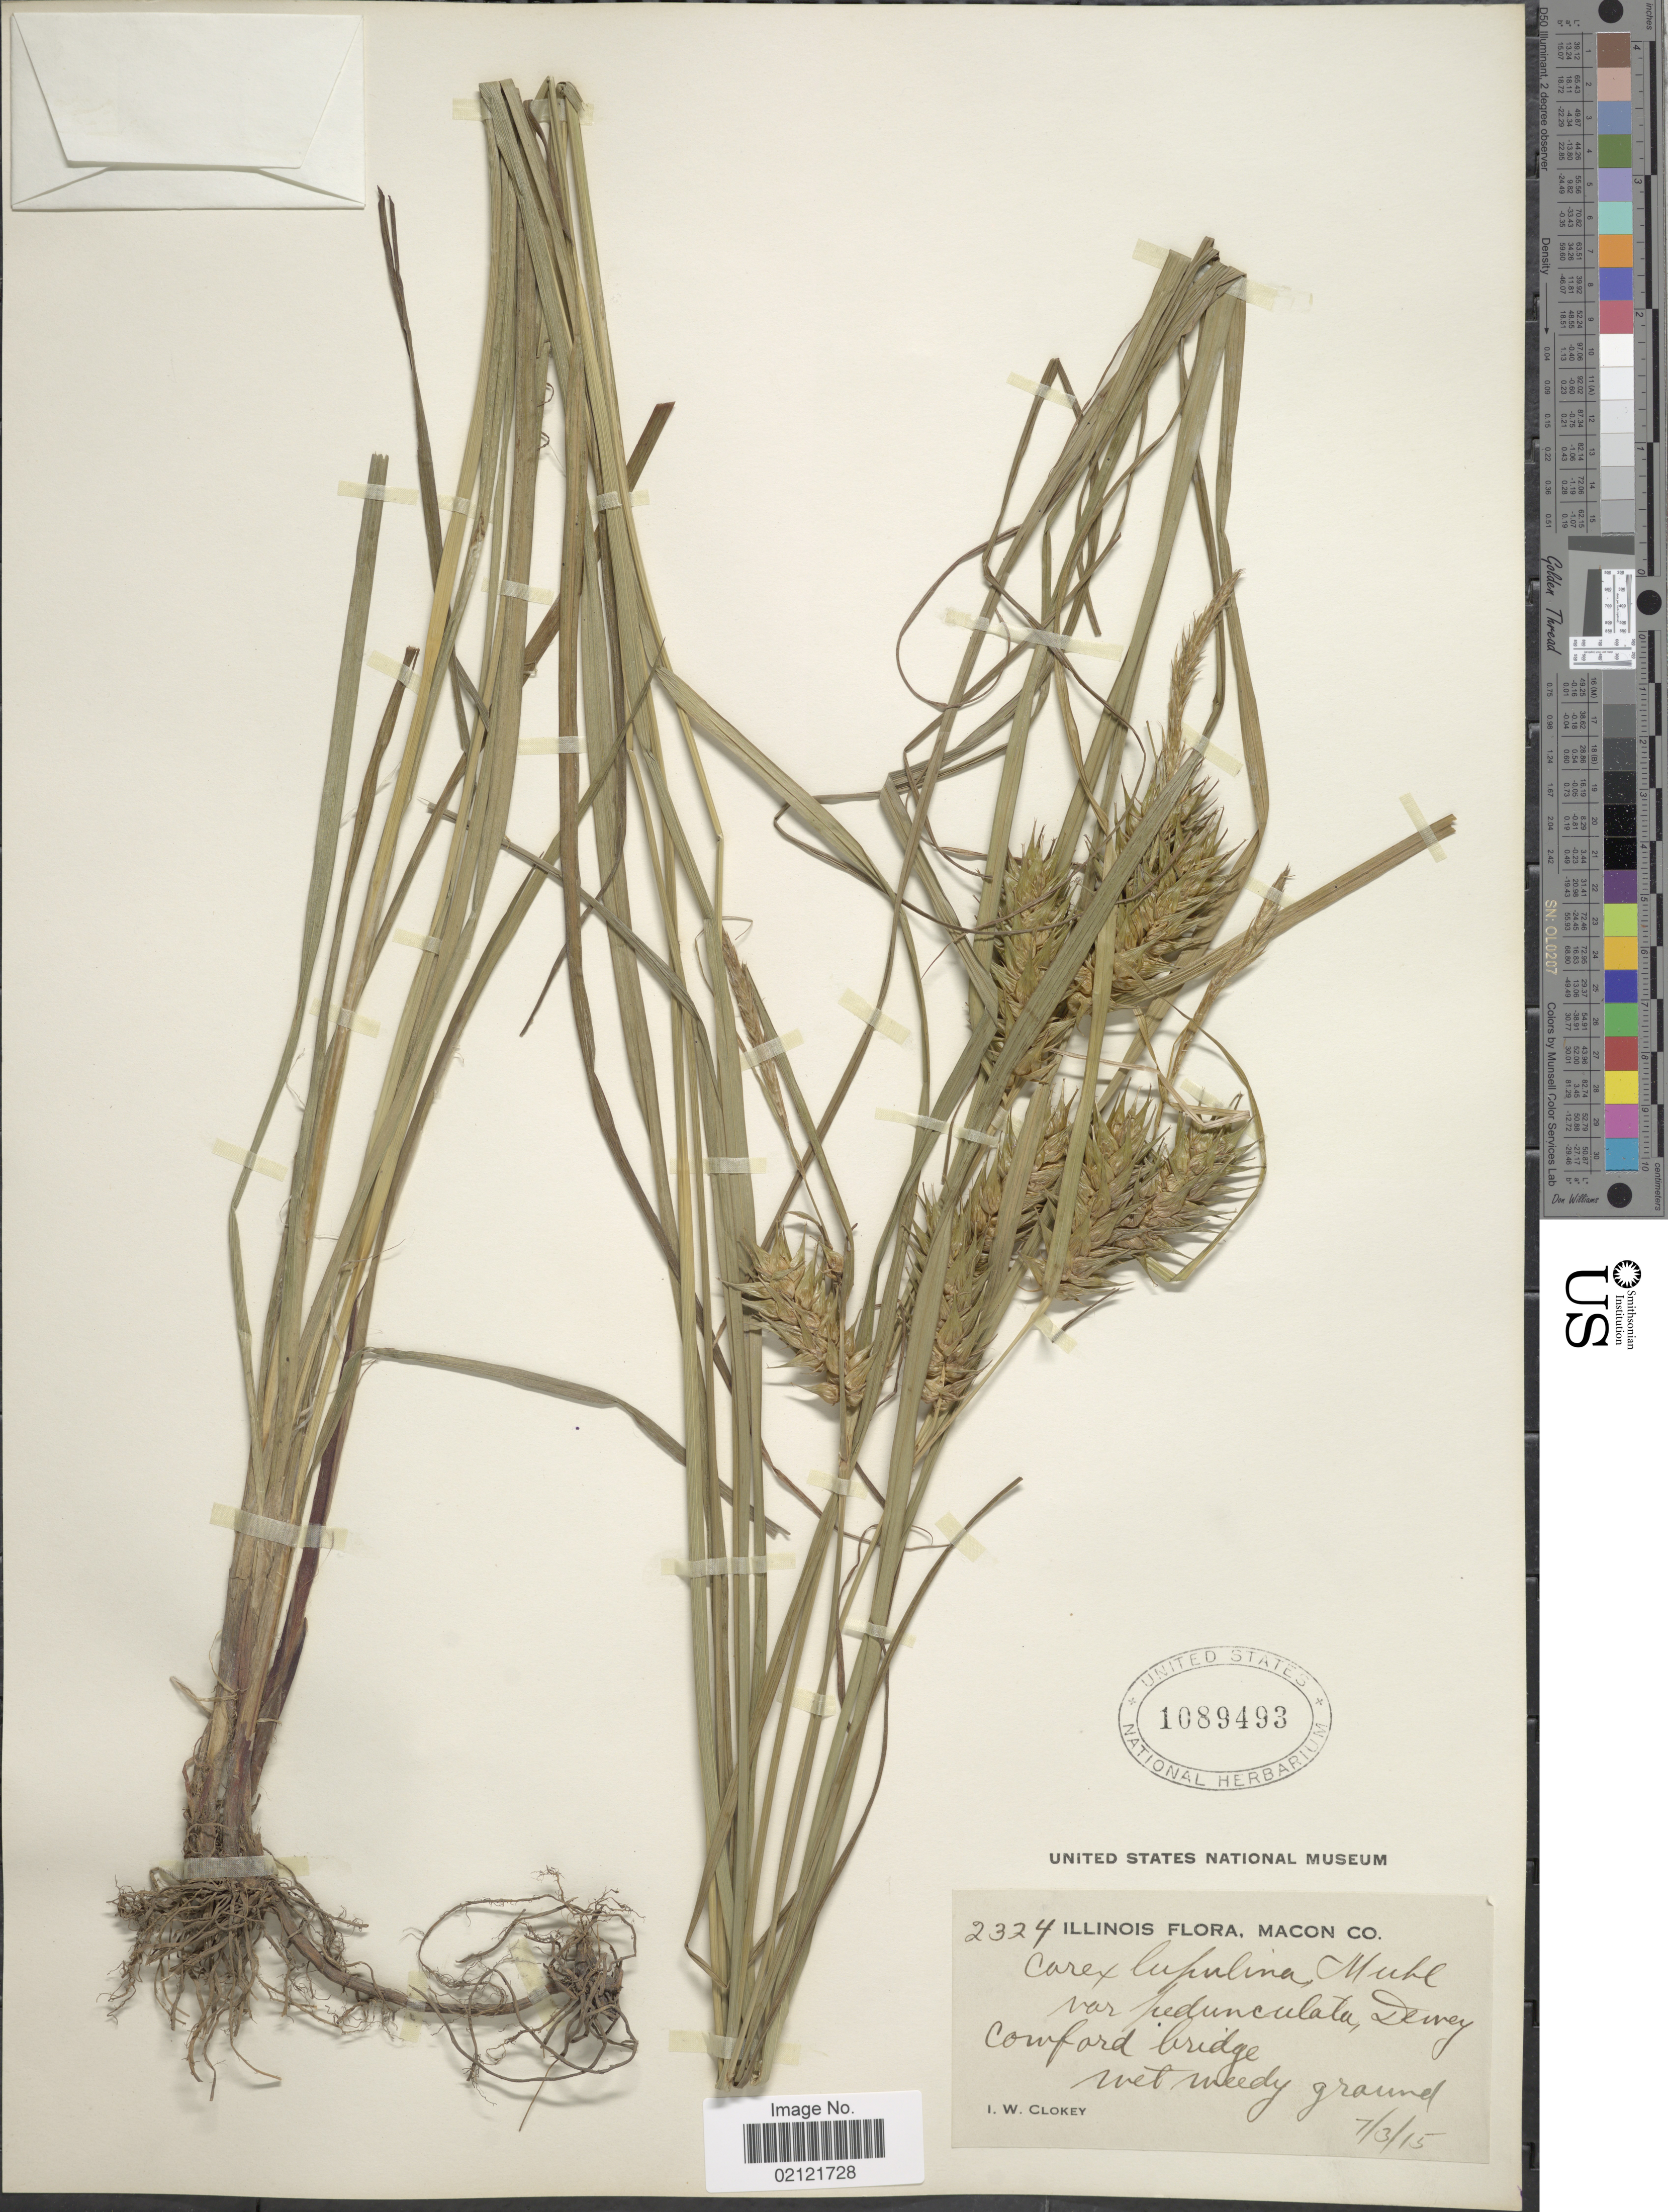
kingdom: Plantae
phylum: Tracheophyta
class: Liliopsida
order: Poales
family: Cyperaceae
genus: Carex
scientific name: Carex lupulina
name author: Muhl. ex Willd.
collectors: I. W. Clokey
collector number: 2324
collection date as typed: Transcribed d/m/y: 3/7/15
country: United States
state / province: Illinois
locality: Macon Co., Cowford bridge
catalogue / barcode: US 1089493